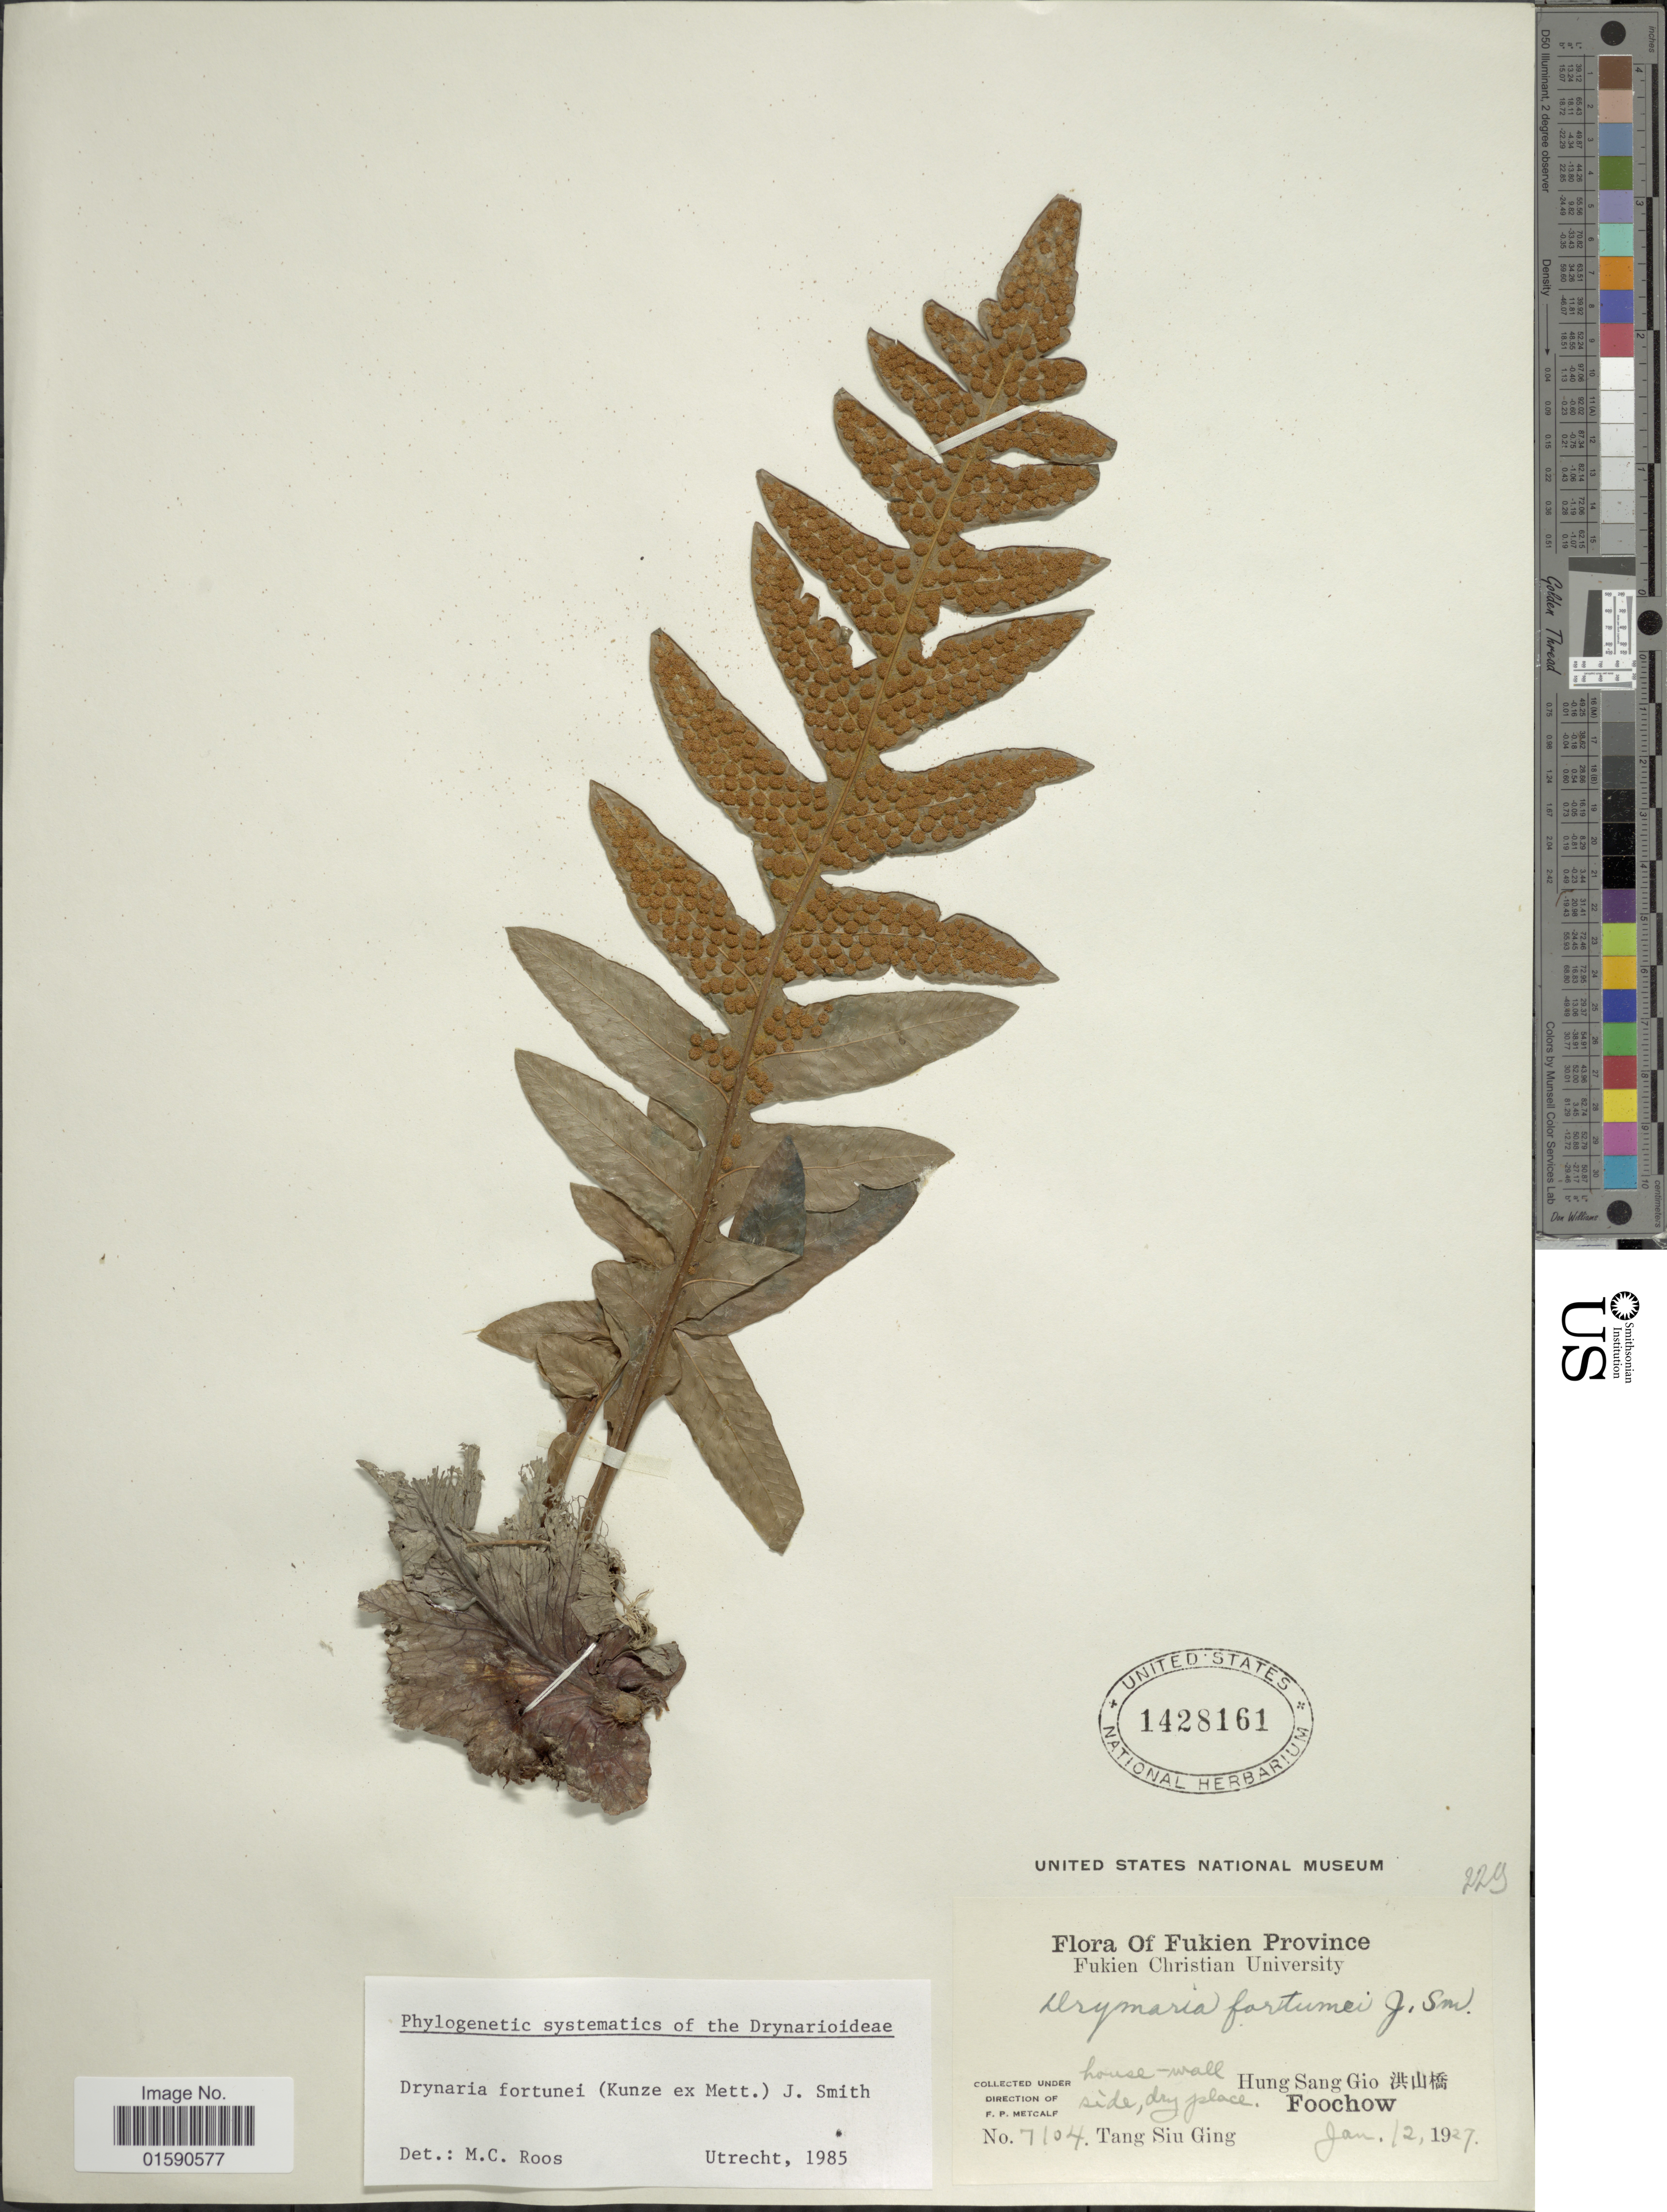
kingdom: Plantae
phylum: Tracheophyta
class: Polypodiopsida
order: Polypodiales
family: Polypodiaceae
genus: Drynaria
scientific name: Drynaria fortunei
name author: (Kunze ex Mett.) J. Sm.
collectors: T. Ging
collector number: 7104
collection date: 1927-01-12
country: China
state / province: Fujian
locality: Fukien Province. Hung Sang Gio, Foochow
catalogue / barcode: US 1428161